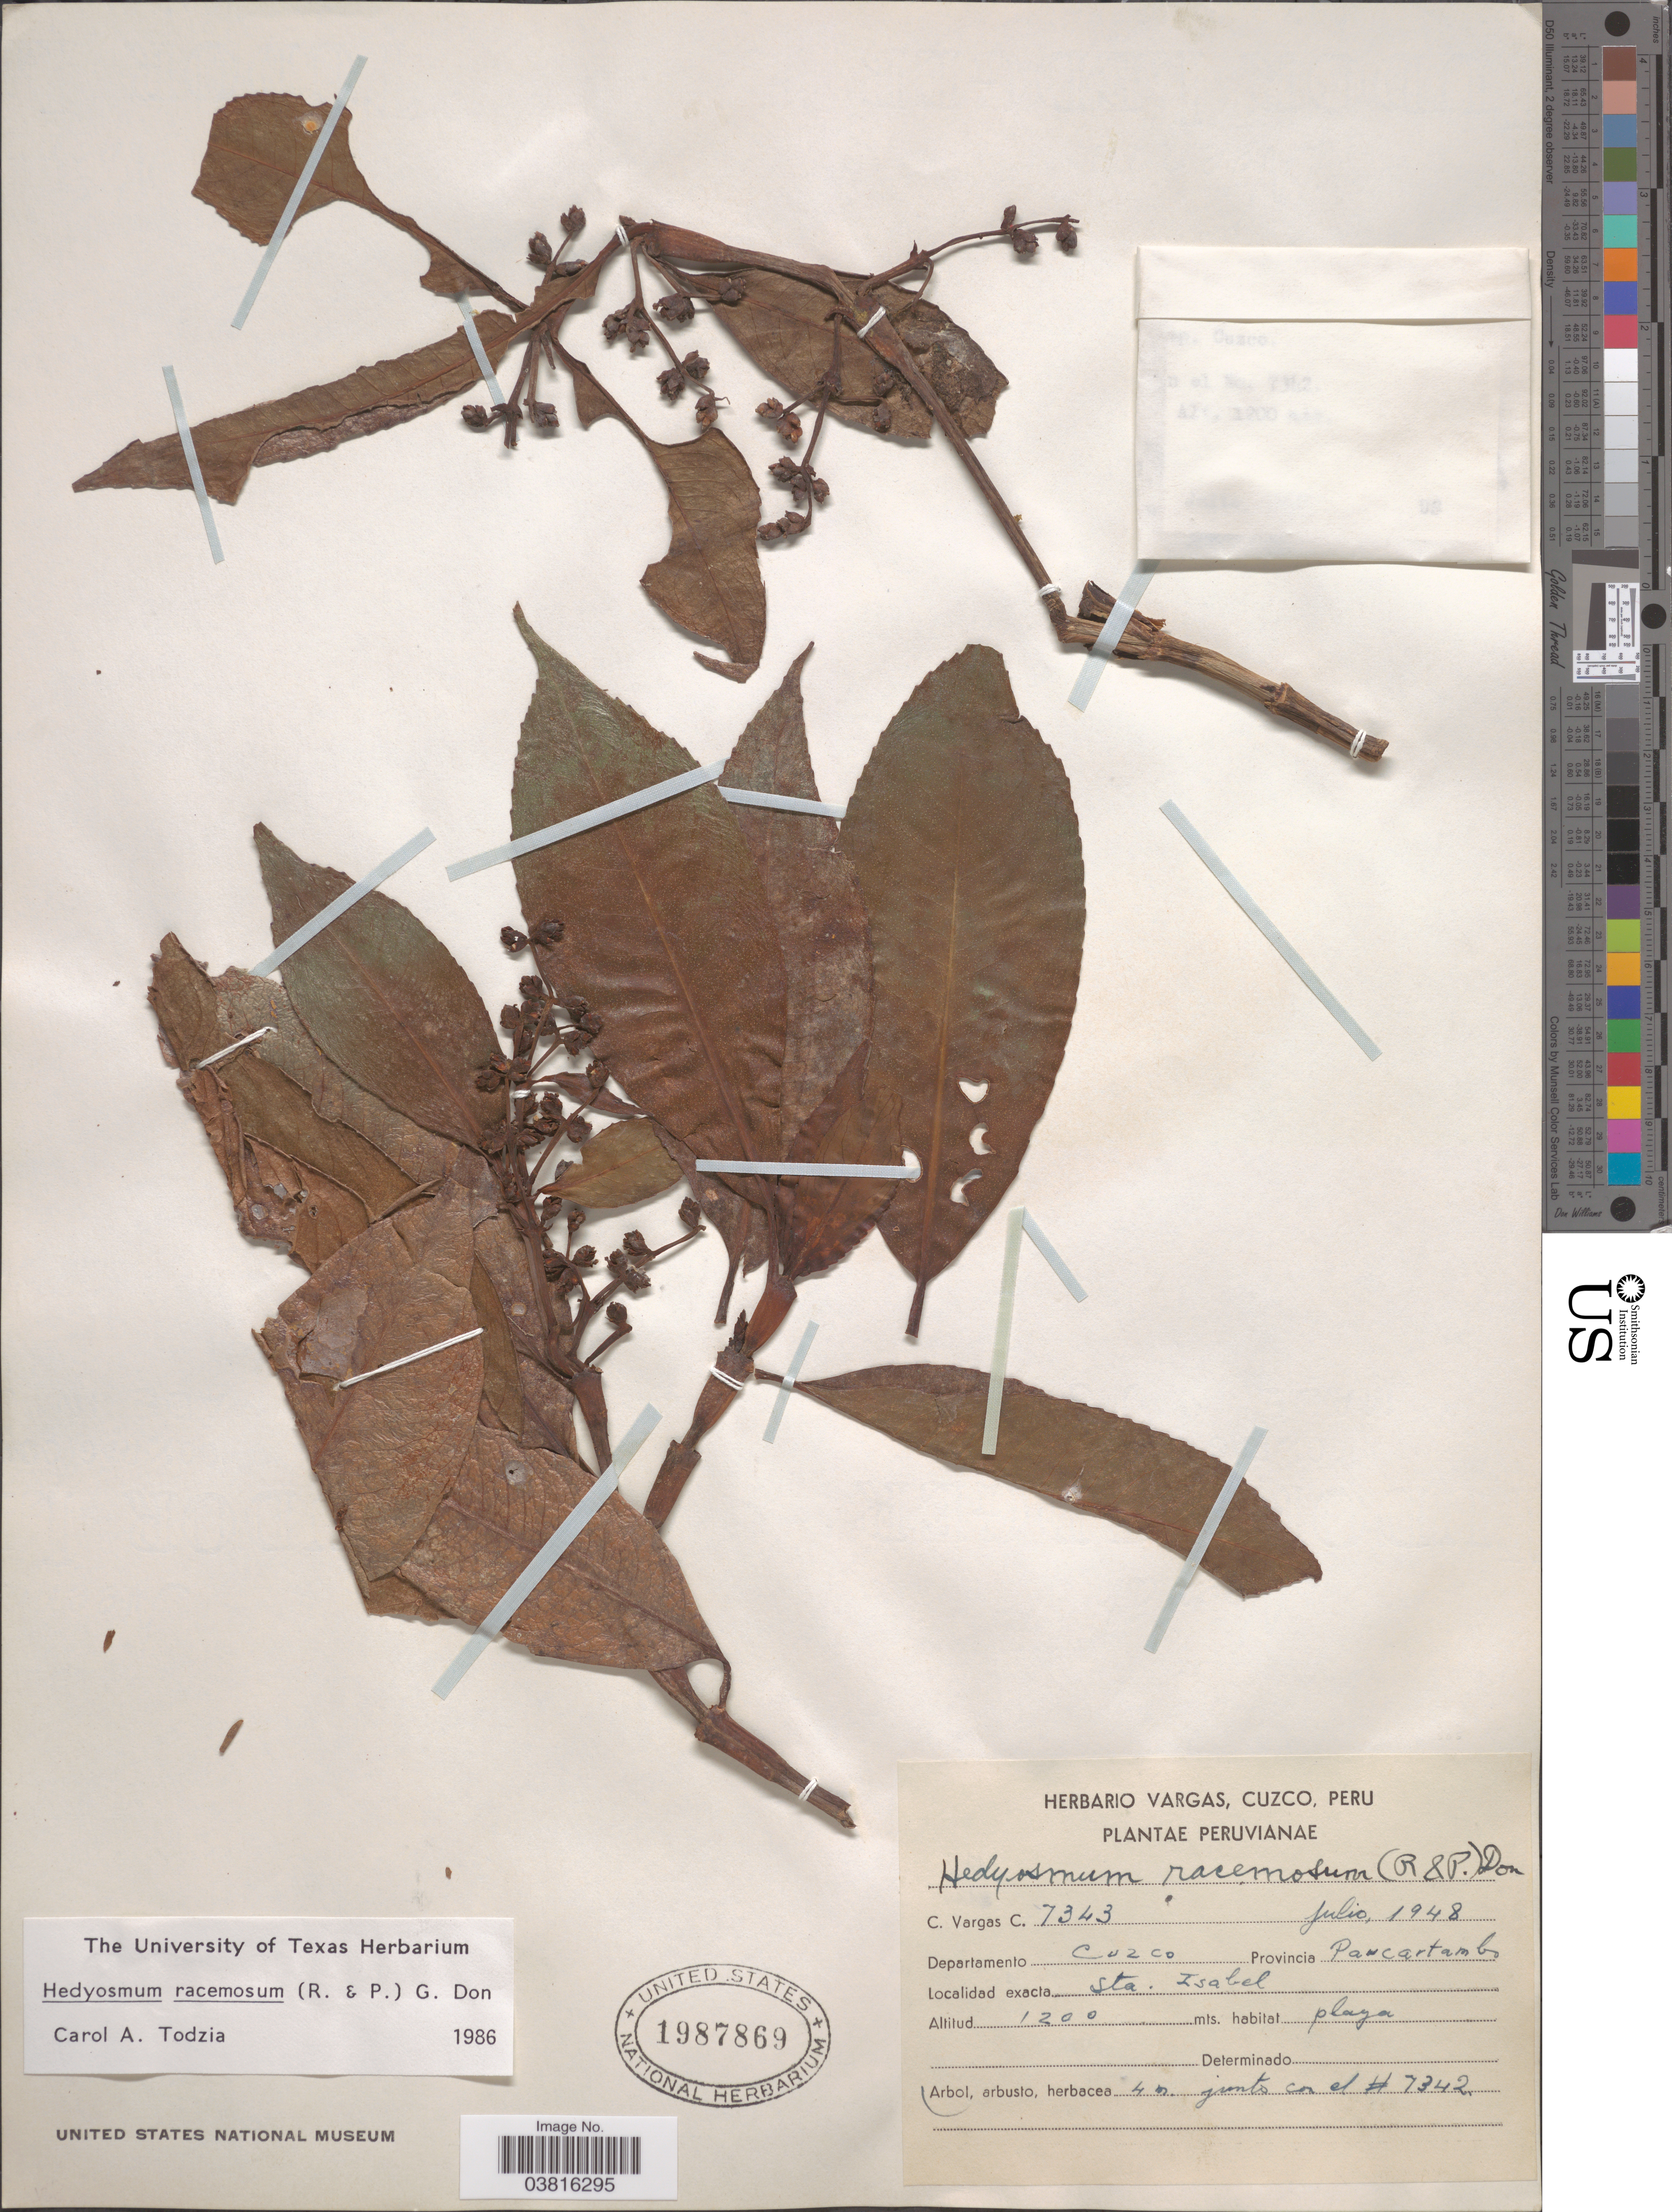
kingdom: Plantae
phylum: Tracheophyta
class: Magnoliopsida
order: Chloranthales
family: Chloranthaceae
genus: Hedyosmum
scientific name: Hedyosmum racemosum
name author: (Ruiz & Pav.) G. Don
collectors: C. Vargas Calderón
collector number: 7343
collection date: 1948-07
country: Peru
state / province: Cusco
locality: Departamento Cuzco. Provincia Paucartambo. Sta. Isabel.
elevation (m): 1200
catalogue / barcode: US 1987869